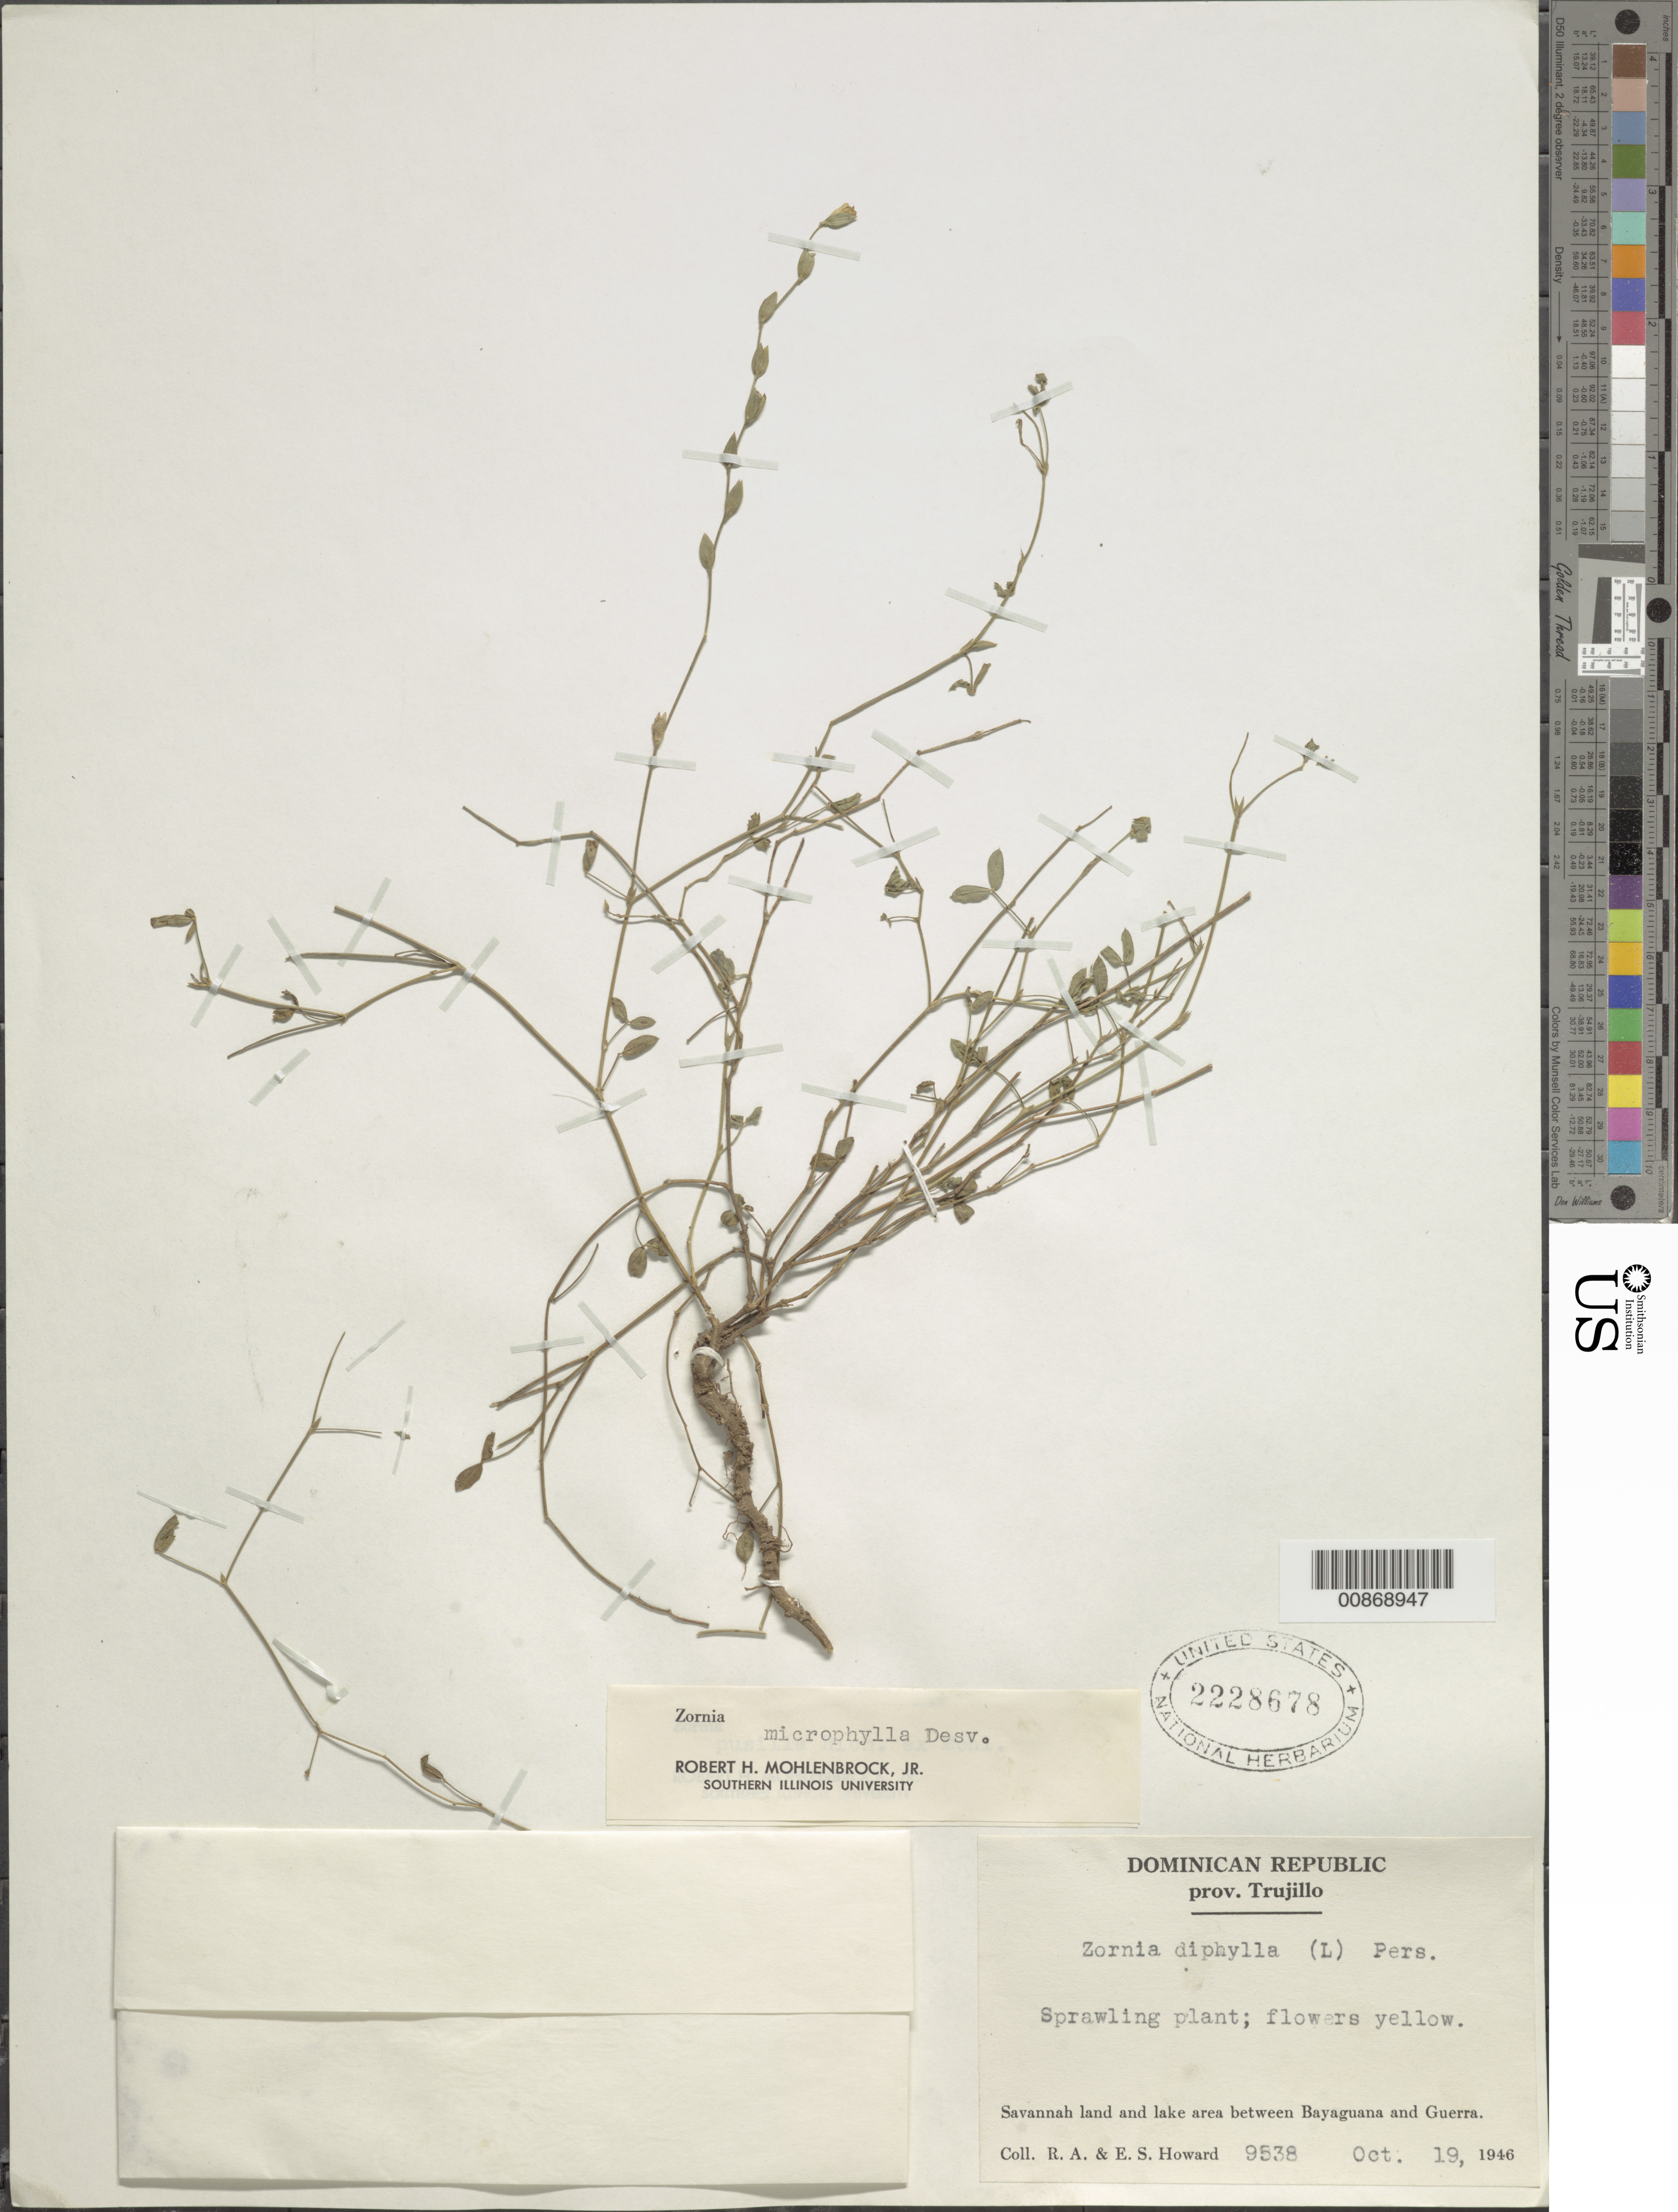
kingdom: Plantae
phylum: Tracheophyta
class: Magnoliopsida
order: Fabales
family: Fabaceae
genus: Zornia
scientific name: Zornia microphylla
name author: Desv.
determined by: Mohlenbrock, Robert H., Jr.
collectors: R. A. Howard & E. S. Howard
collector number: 9538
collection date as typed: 19 Oct 1946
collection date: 1946-10-19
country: Dominican Republic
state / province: San Cristobal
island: Hispaniola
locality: Between Bayaguana and Guerra.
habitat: Savannah land and lake area.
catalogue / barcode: US 2228678